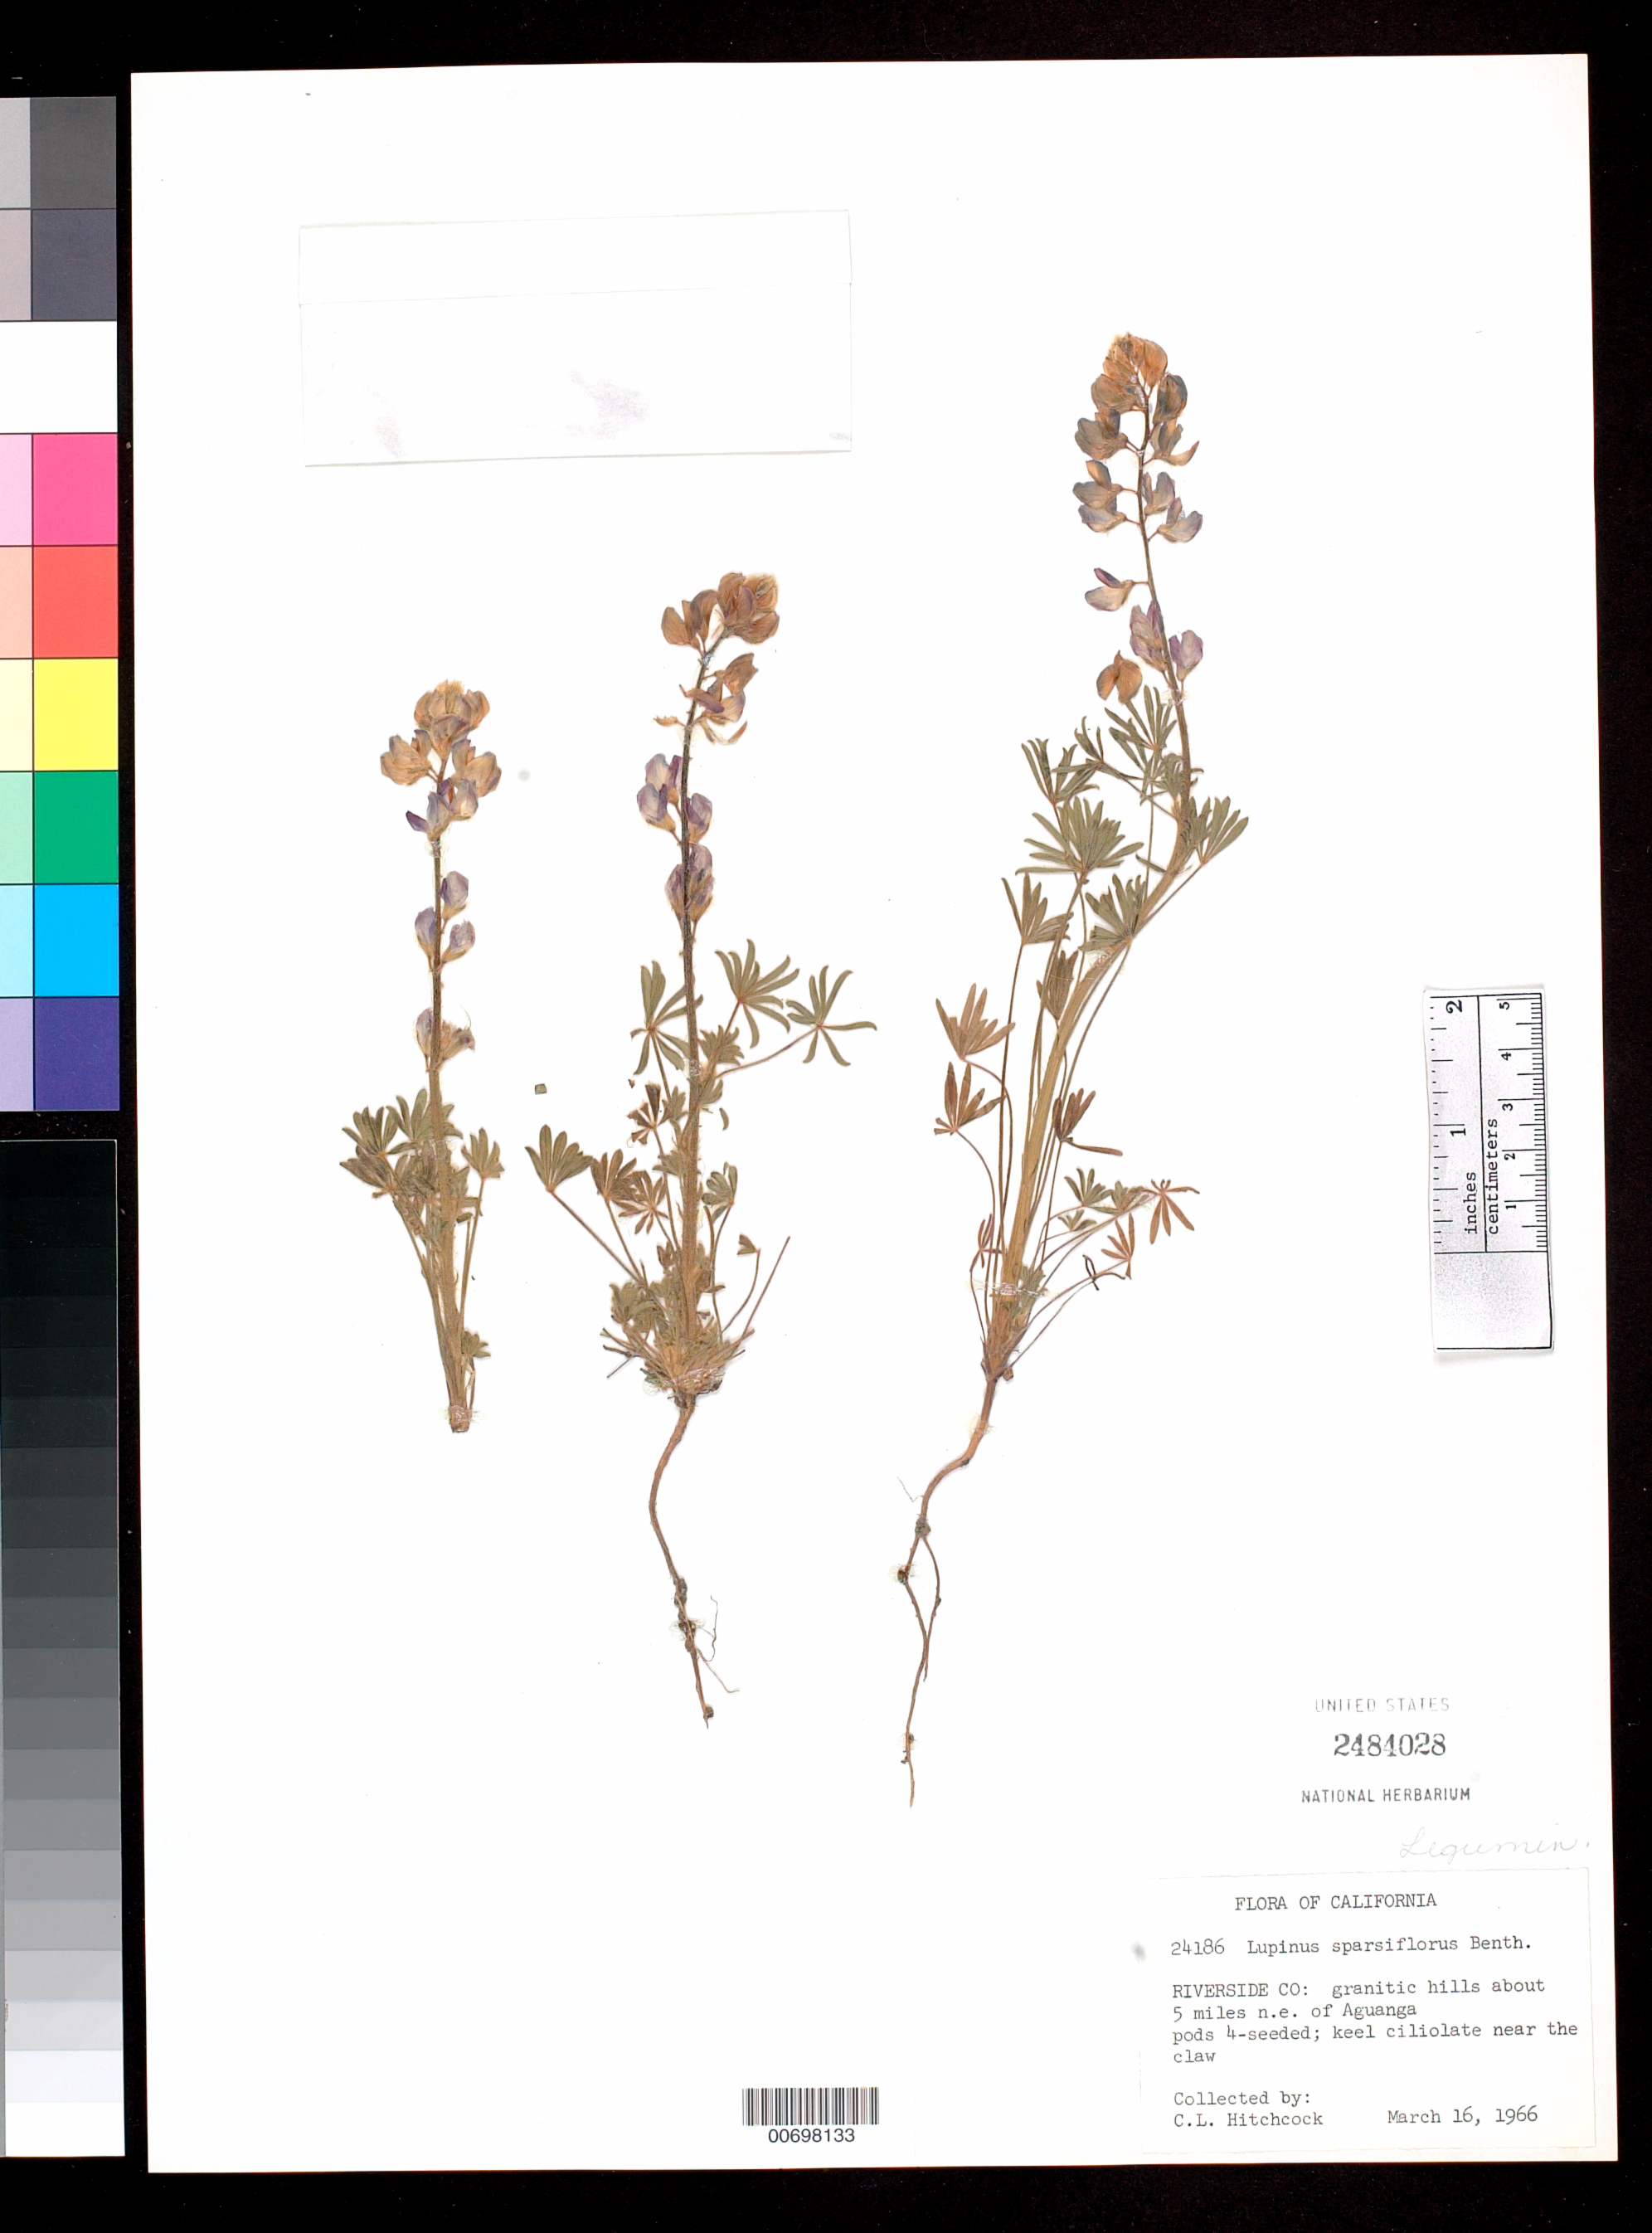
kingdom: Plantae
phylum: Tracheophyta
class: Magnoliopsida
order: Fabales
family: Fabaceae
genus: Lupinus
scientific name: Lupinus sparsiflorus subsp. sparsiflorus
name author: Benth.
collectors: C. L. Hitchcock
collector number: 24186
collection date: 1966-03-16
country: United States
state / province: California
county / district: Riverside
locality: Granitic hills about 5 miles n.e. of Aguanga.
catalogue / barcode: US 2484028